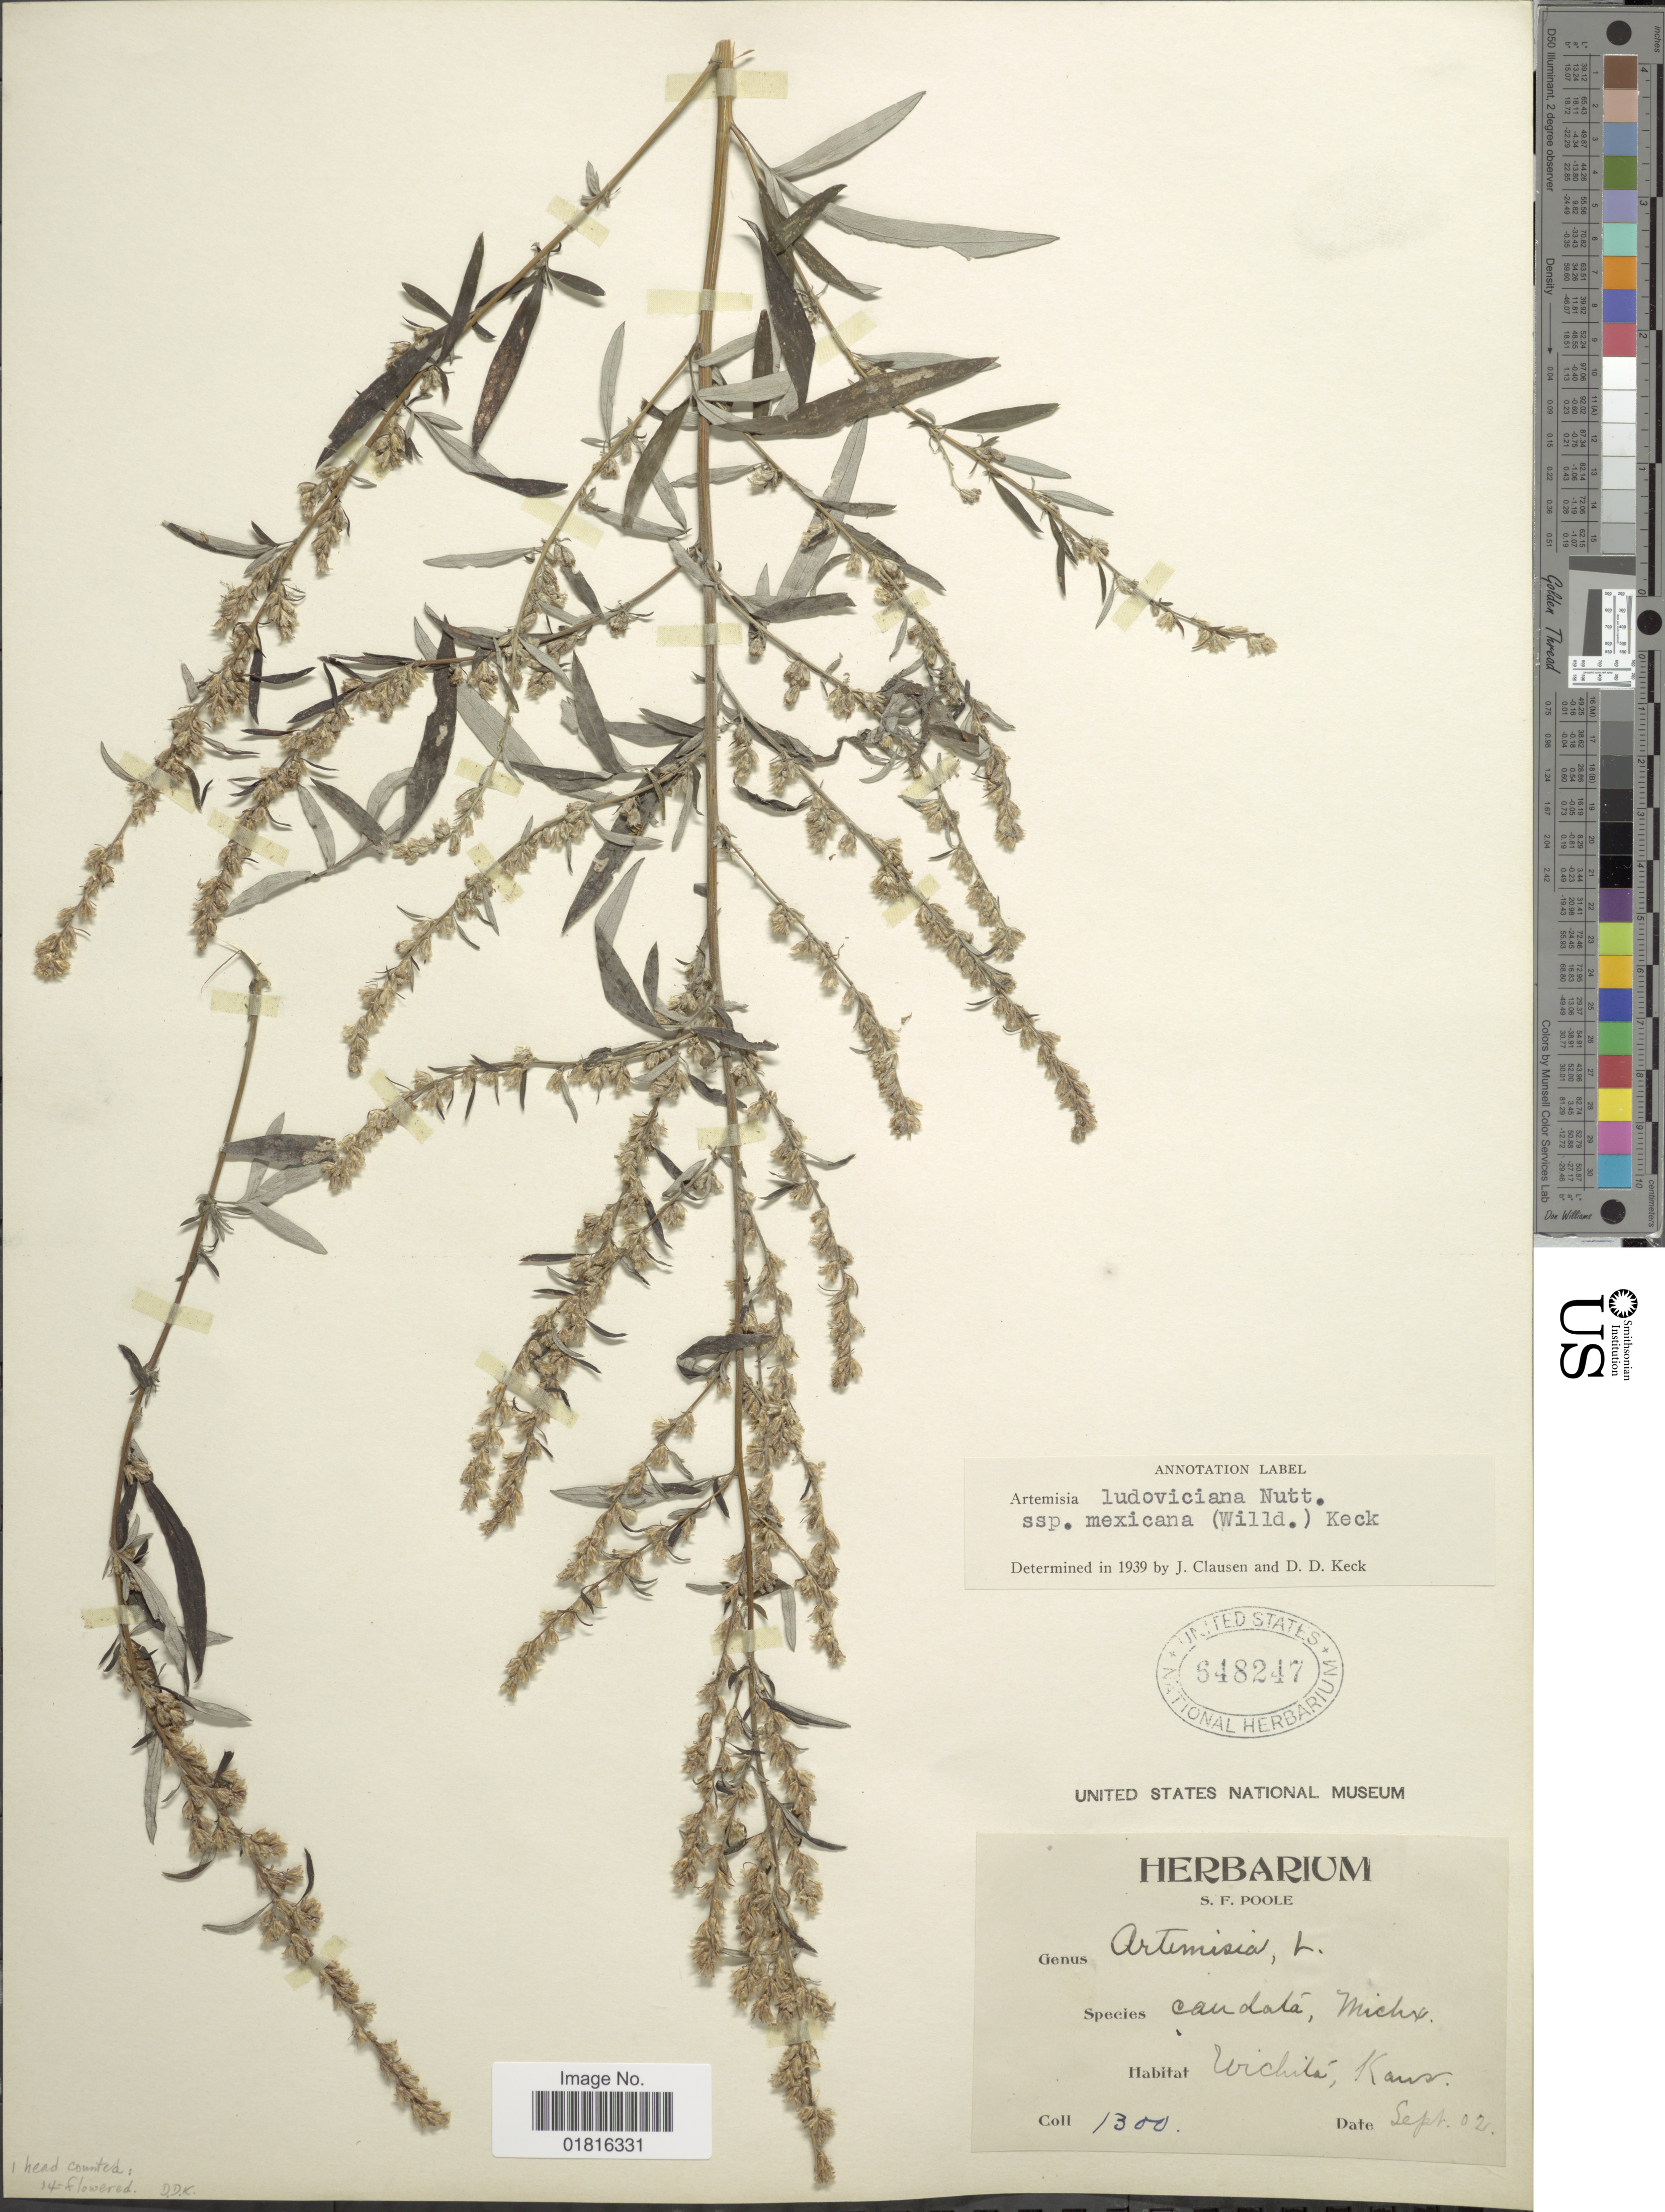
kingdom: Plantae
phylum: Tracheophyta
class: Magnoliopsida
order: Asterales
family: Asteraceae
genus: Artemisia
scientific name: Artemisia ludoviciana subsp. mexicana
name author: (Willd. ex Spreng.) D.D. Keck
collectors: S. F. Poole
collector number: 1300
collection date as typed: Transcribed d/m/y: /9/2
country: United States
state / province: Kansas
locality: Wichitá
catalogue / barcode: US 648247